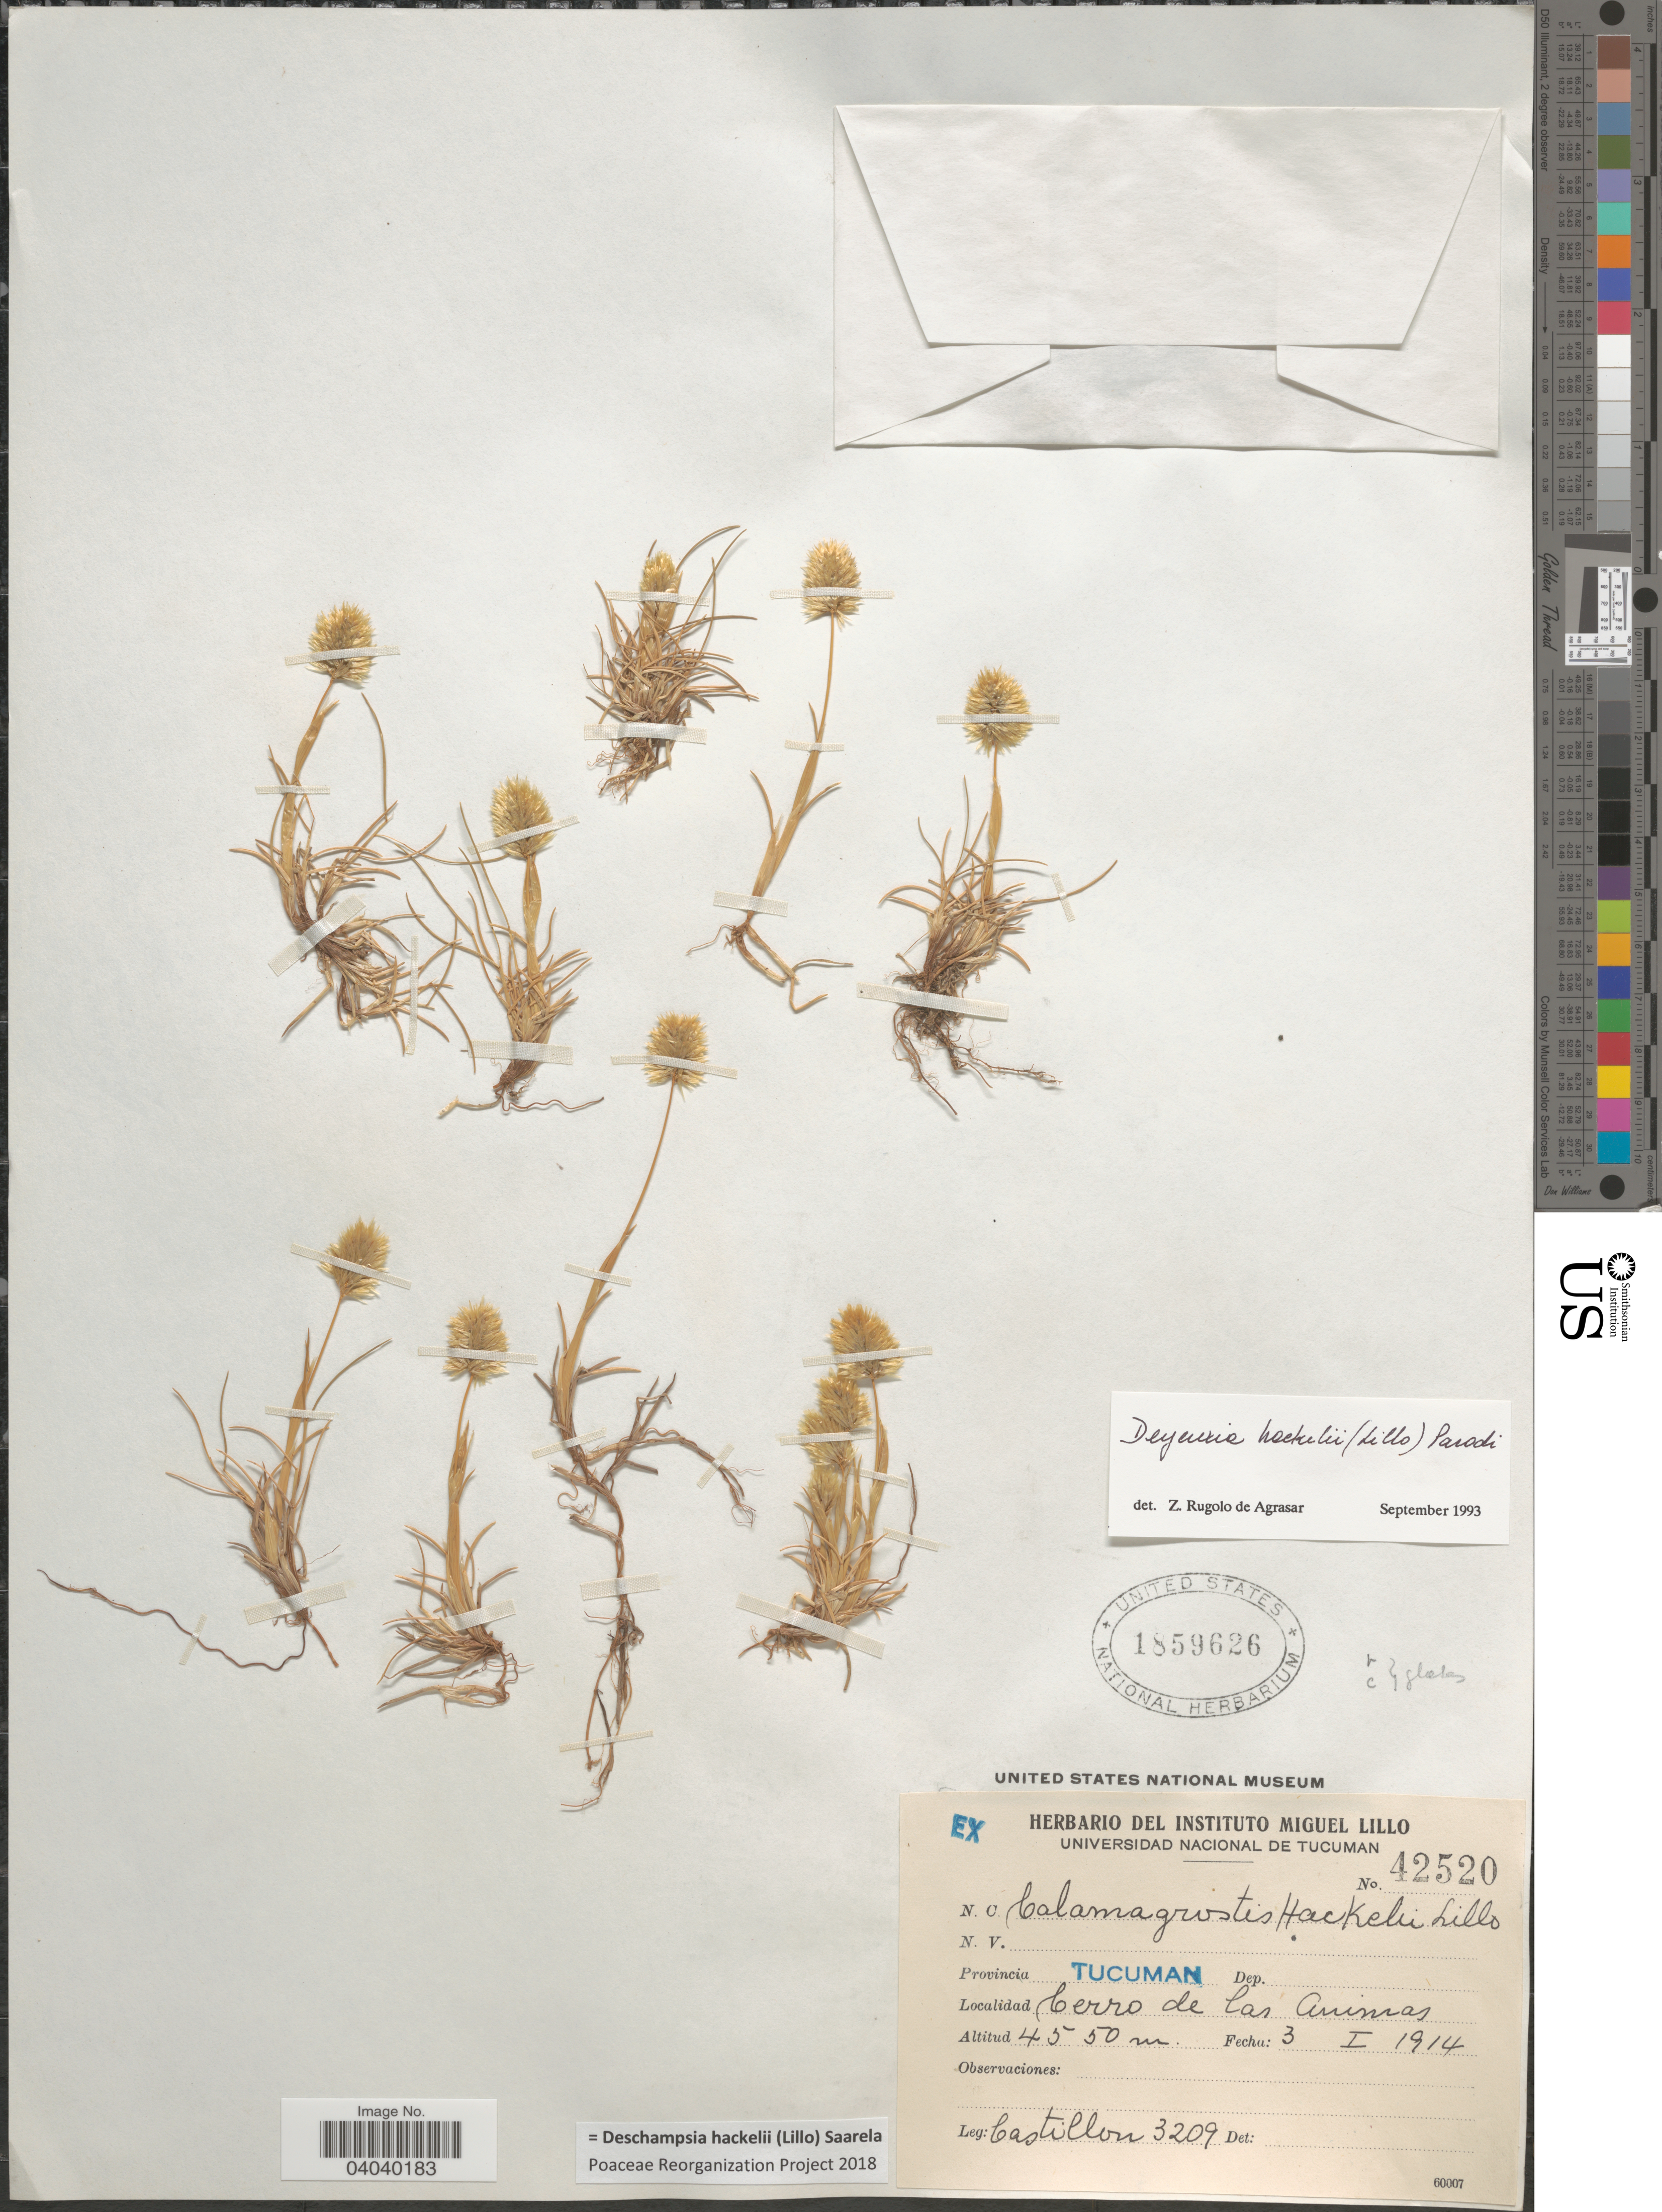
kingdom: Plantae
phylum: Tracheophyta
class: Liliopsida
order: Poales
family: Poaceae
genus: Deschampsia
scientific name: Deschampsia hackelii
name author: (Lillo) Saarela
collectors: Castillon, --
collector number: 3209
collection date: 1914-01-03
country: Argentina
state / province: Tucuman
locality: Cerro de las Animas.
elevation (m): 4550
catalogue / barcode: US 1859626